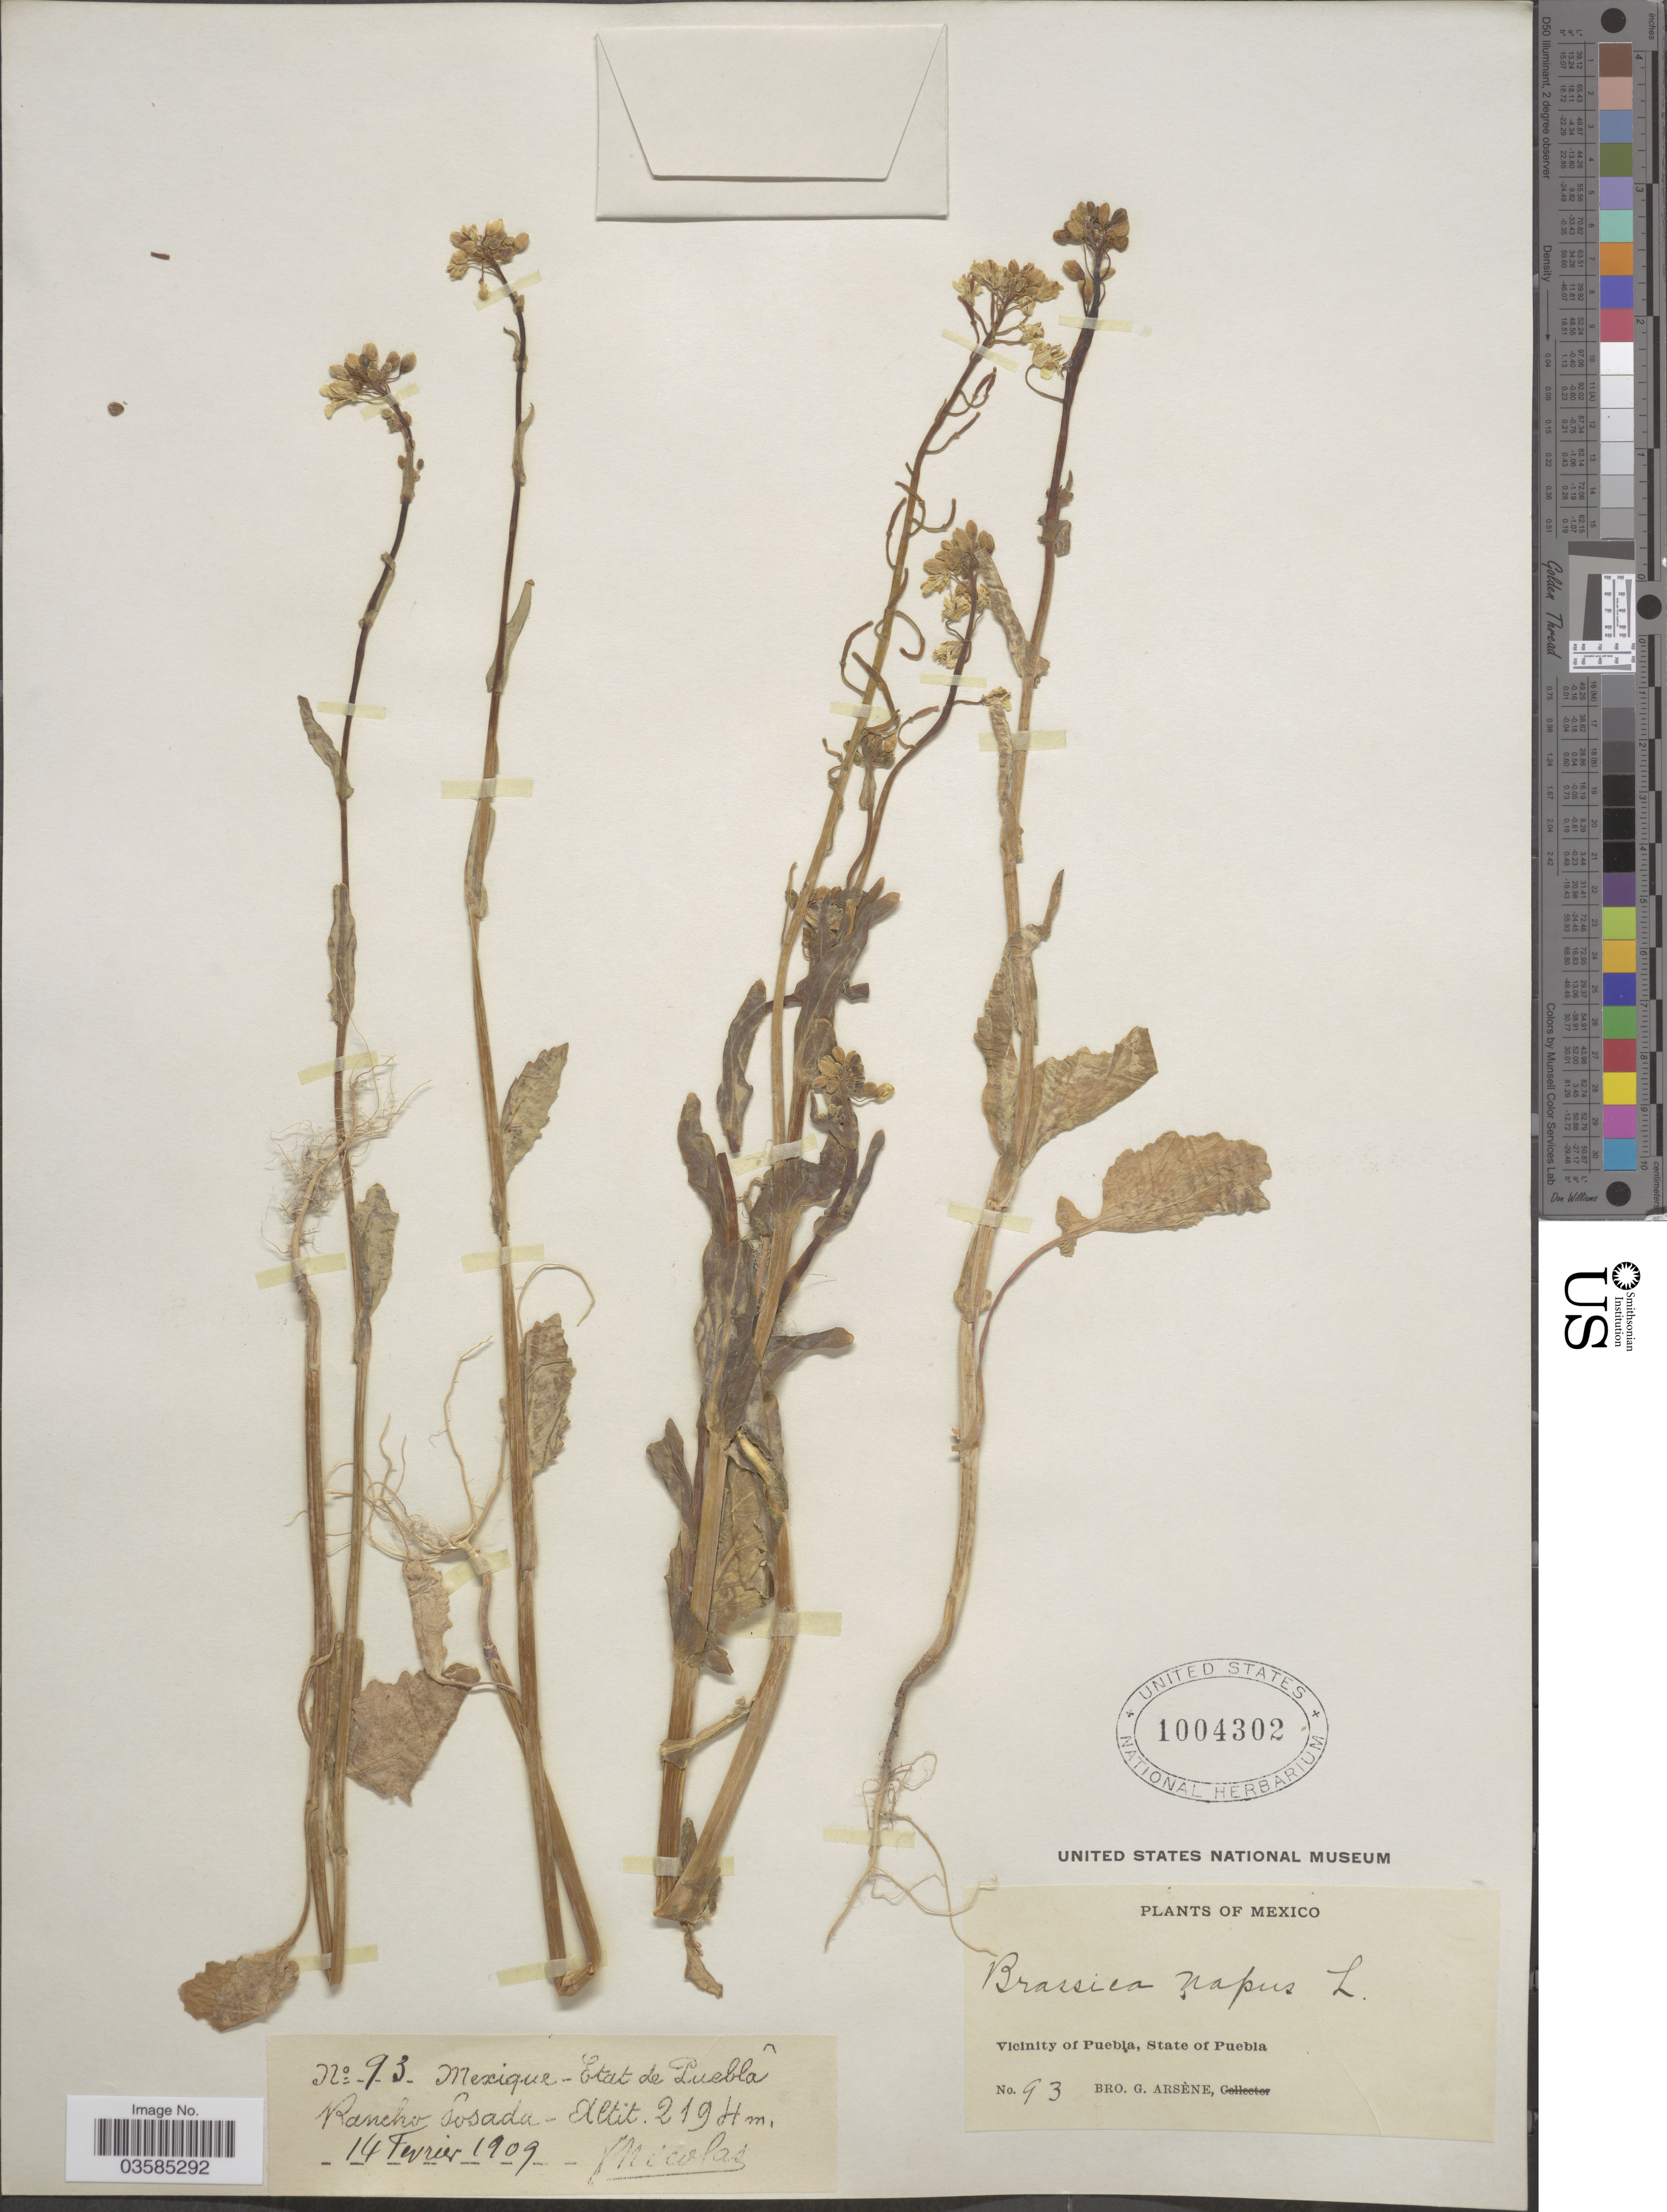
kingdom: Plantae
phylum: Tracheophyta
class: Magnoliopsida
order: Brassicales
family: Brassicaceae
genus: Brassica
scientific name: Brassica napus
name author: L.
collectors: Bro. G. Arsène & J. Nicolas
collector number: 93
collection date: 1909-02-14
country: Mexico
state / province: Puebla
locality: Etat de Puebla. Rancho Posada. Vicinity of Puebla.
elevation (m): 2194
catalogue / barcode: US 1004302